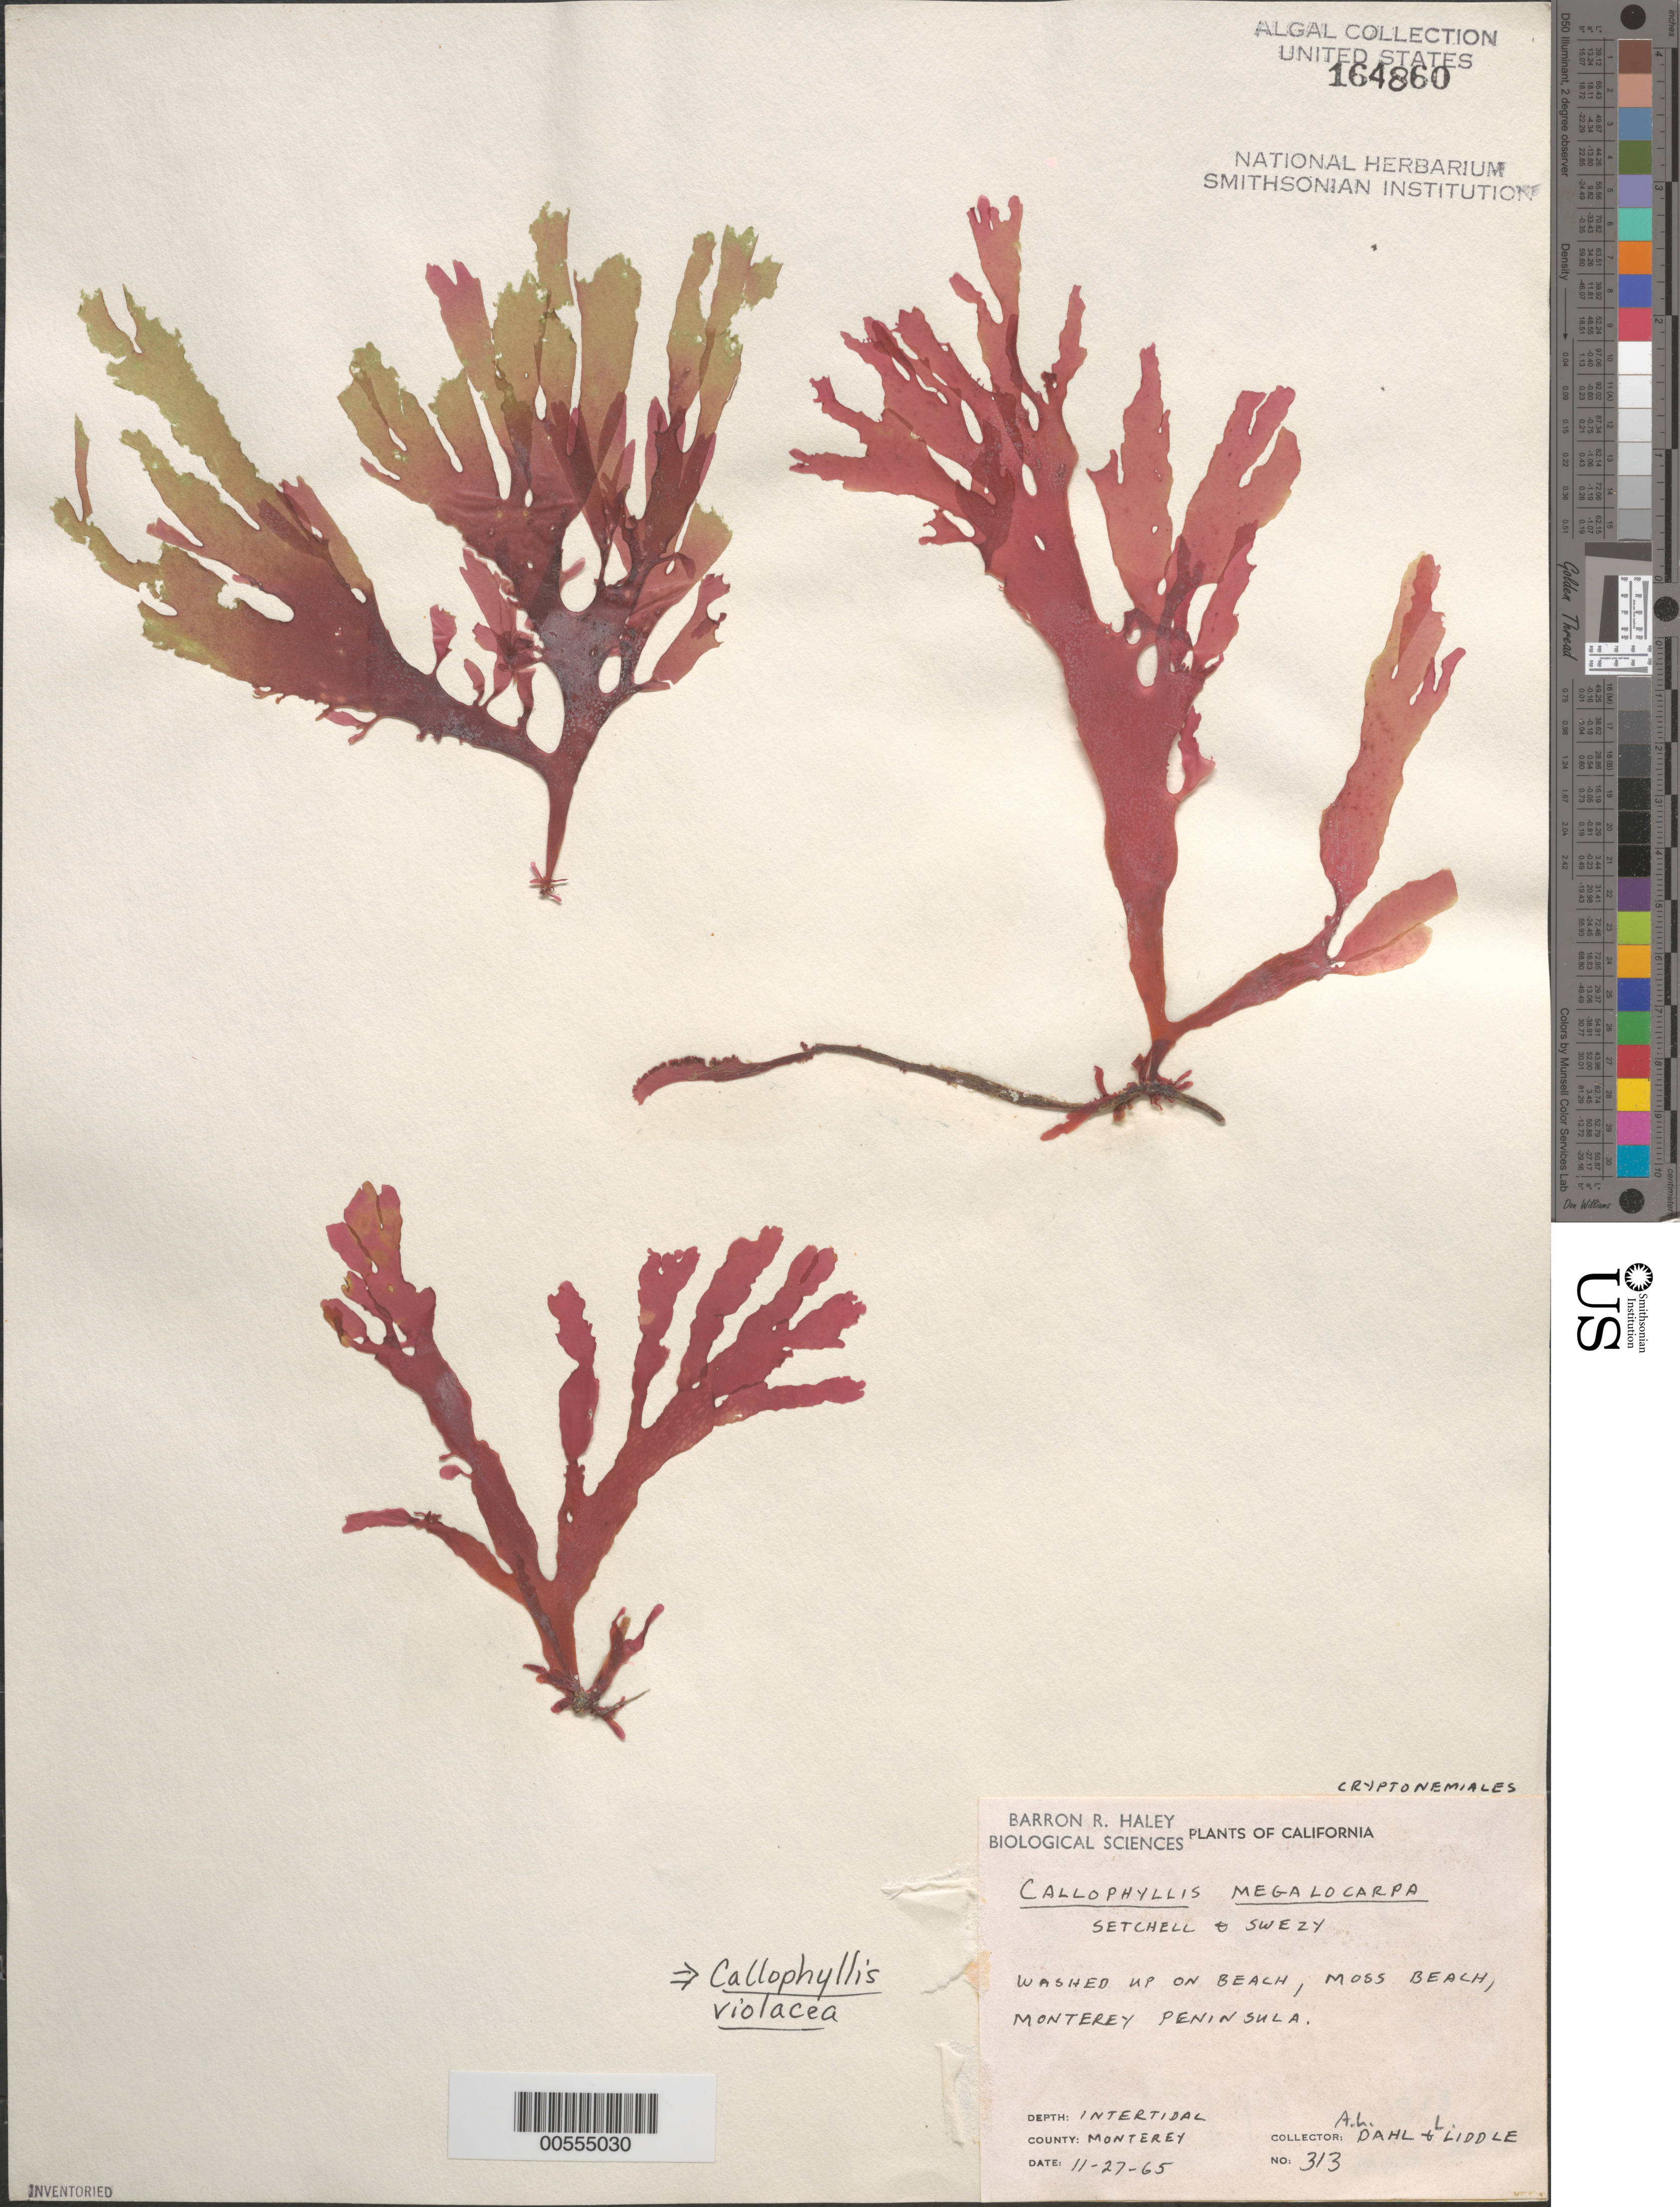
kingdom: Plantae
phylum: Rhodophyta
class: Florideophyceae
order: Gigartinales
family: Kallymeniaceae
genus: Callophyllis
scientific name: Callophyllis violacea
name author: J. Agardh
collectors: A. Dahl & L. Liddle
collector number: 313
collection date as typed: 27 Nov 1965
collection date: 1965-11-27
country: United States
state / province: California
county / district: Monterey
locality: Moss Beach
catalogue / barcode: US 164860